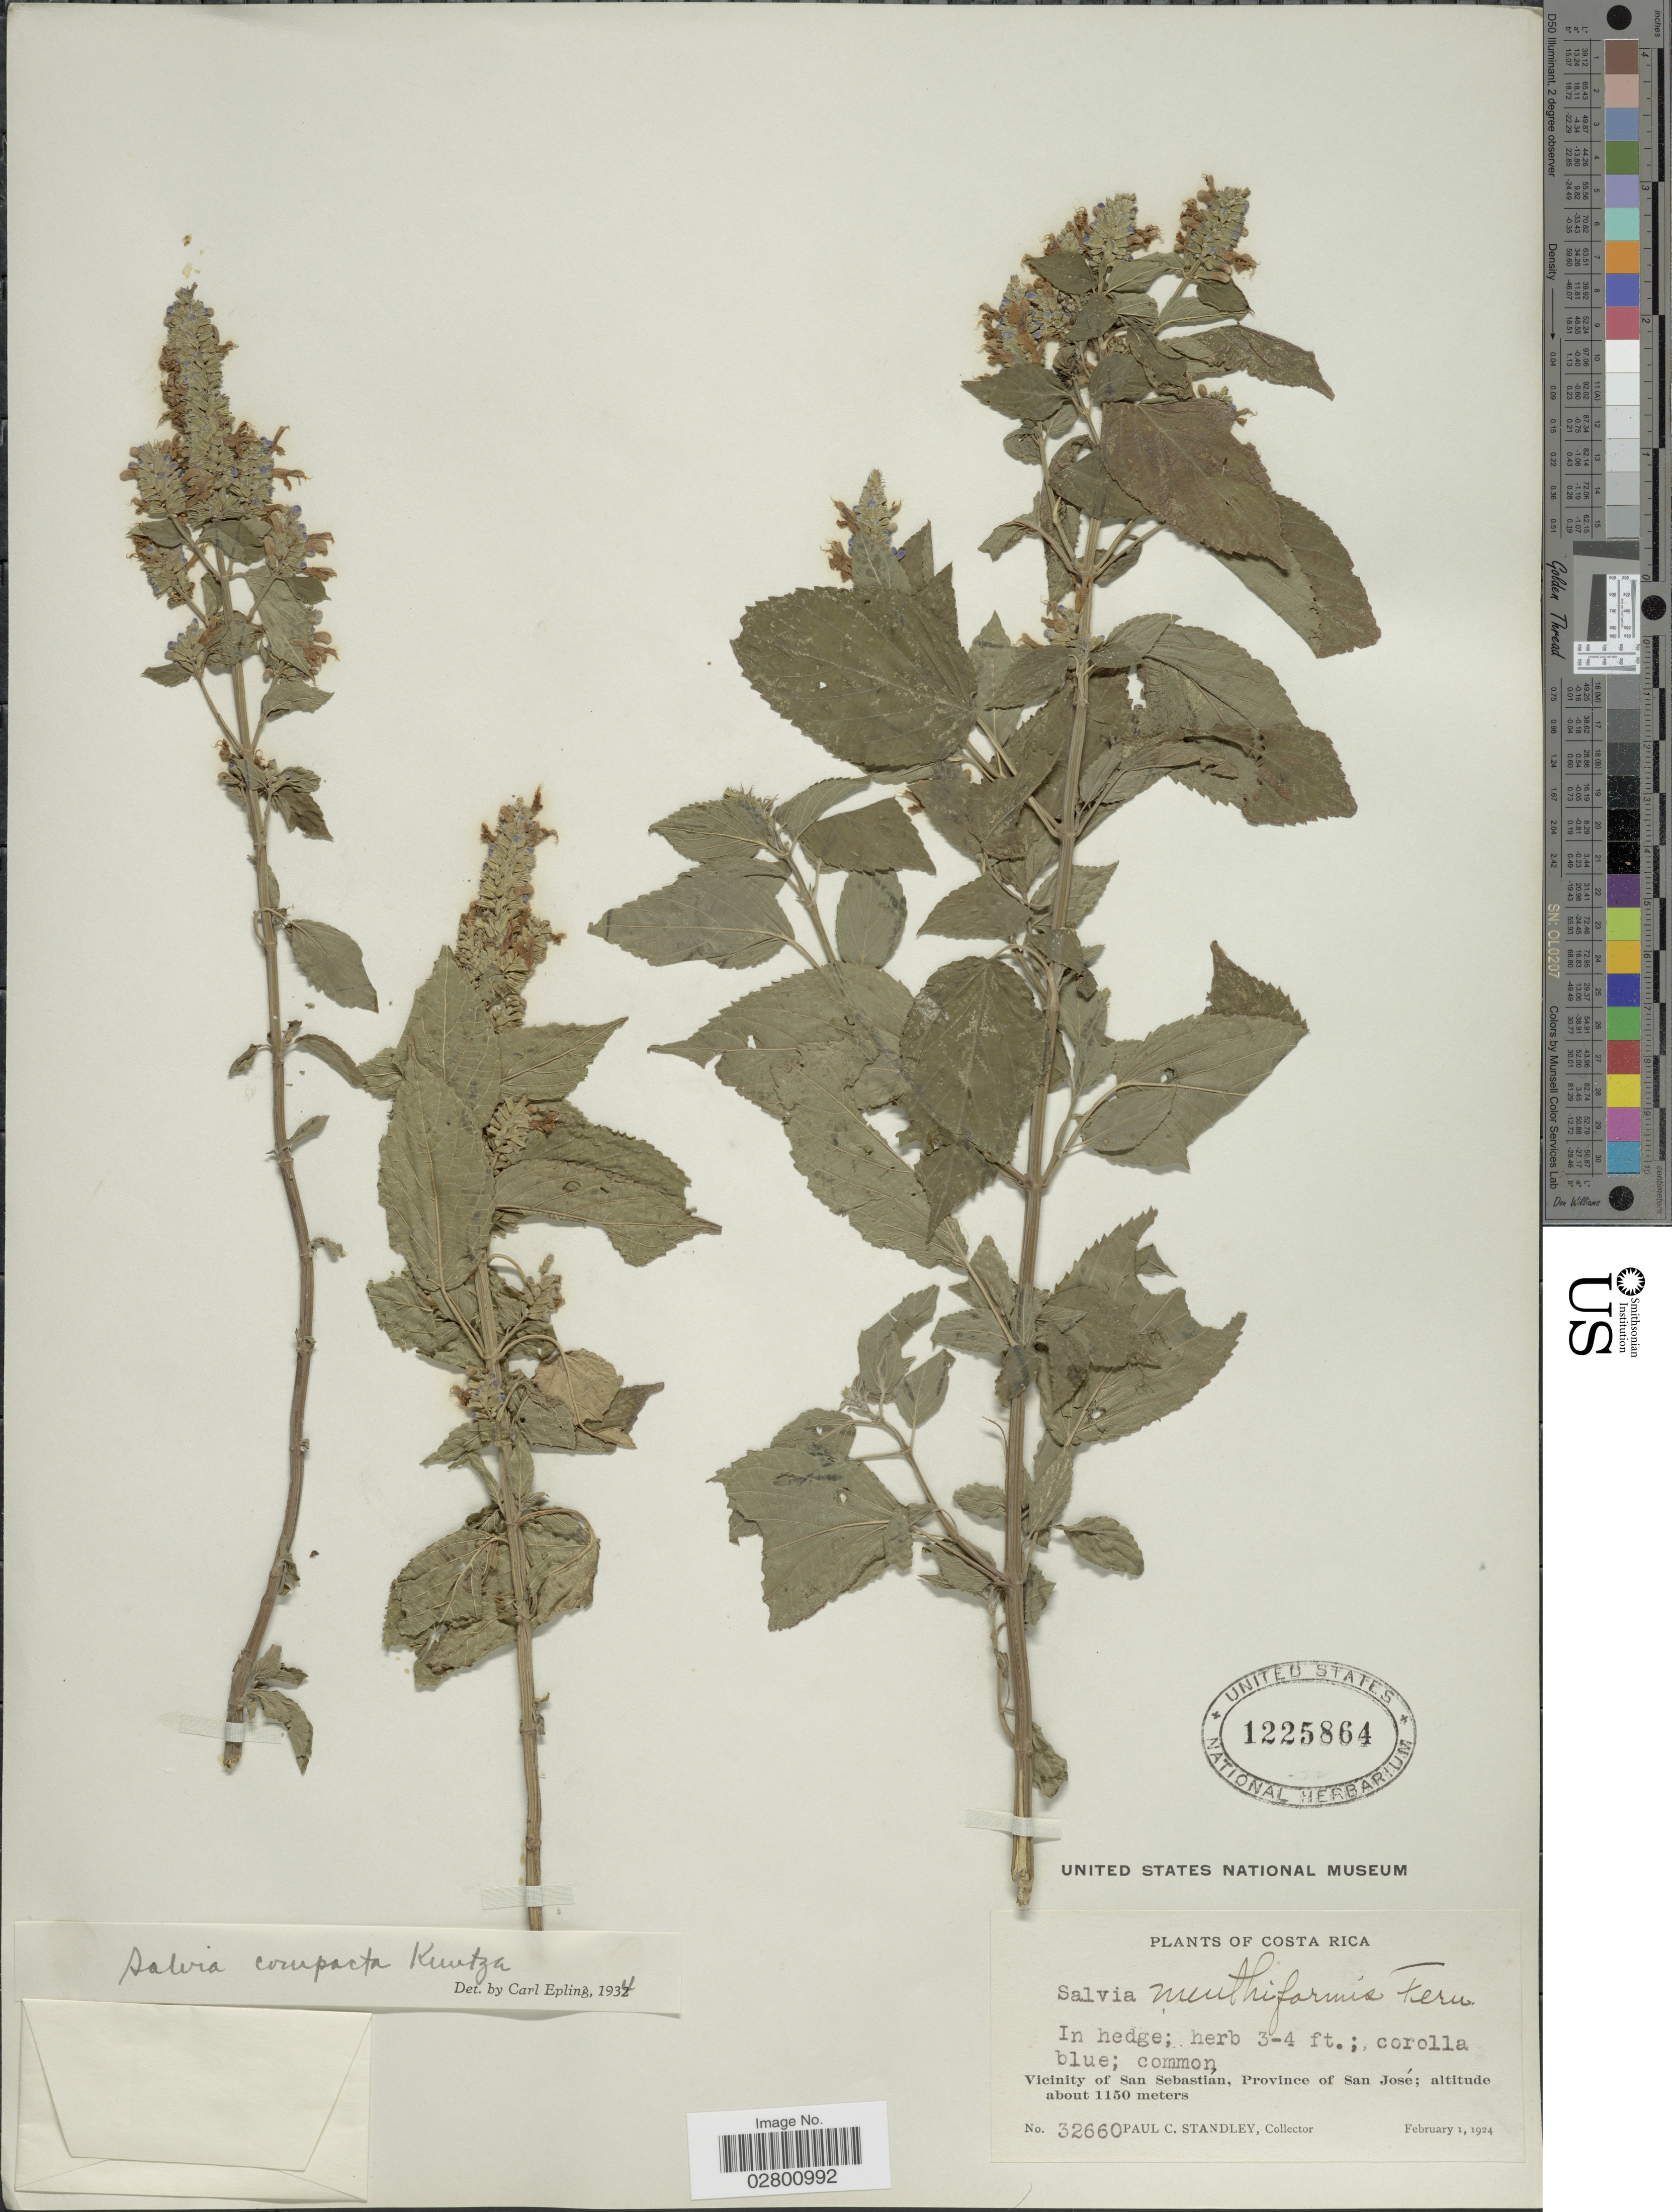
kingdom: Plantae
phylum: Tracheophyta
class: Magnoliopsida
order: Lamiales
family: Lamiaceae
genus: Salvia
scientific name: Salvia compacta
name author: Kuntze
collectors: P. C. Standley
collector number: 32660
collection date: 1924-02-01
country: Costa Rica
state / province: San José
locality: Vicinity of San Sebastian.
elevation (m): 1150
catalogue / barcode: US 1225864